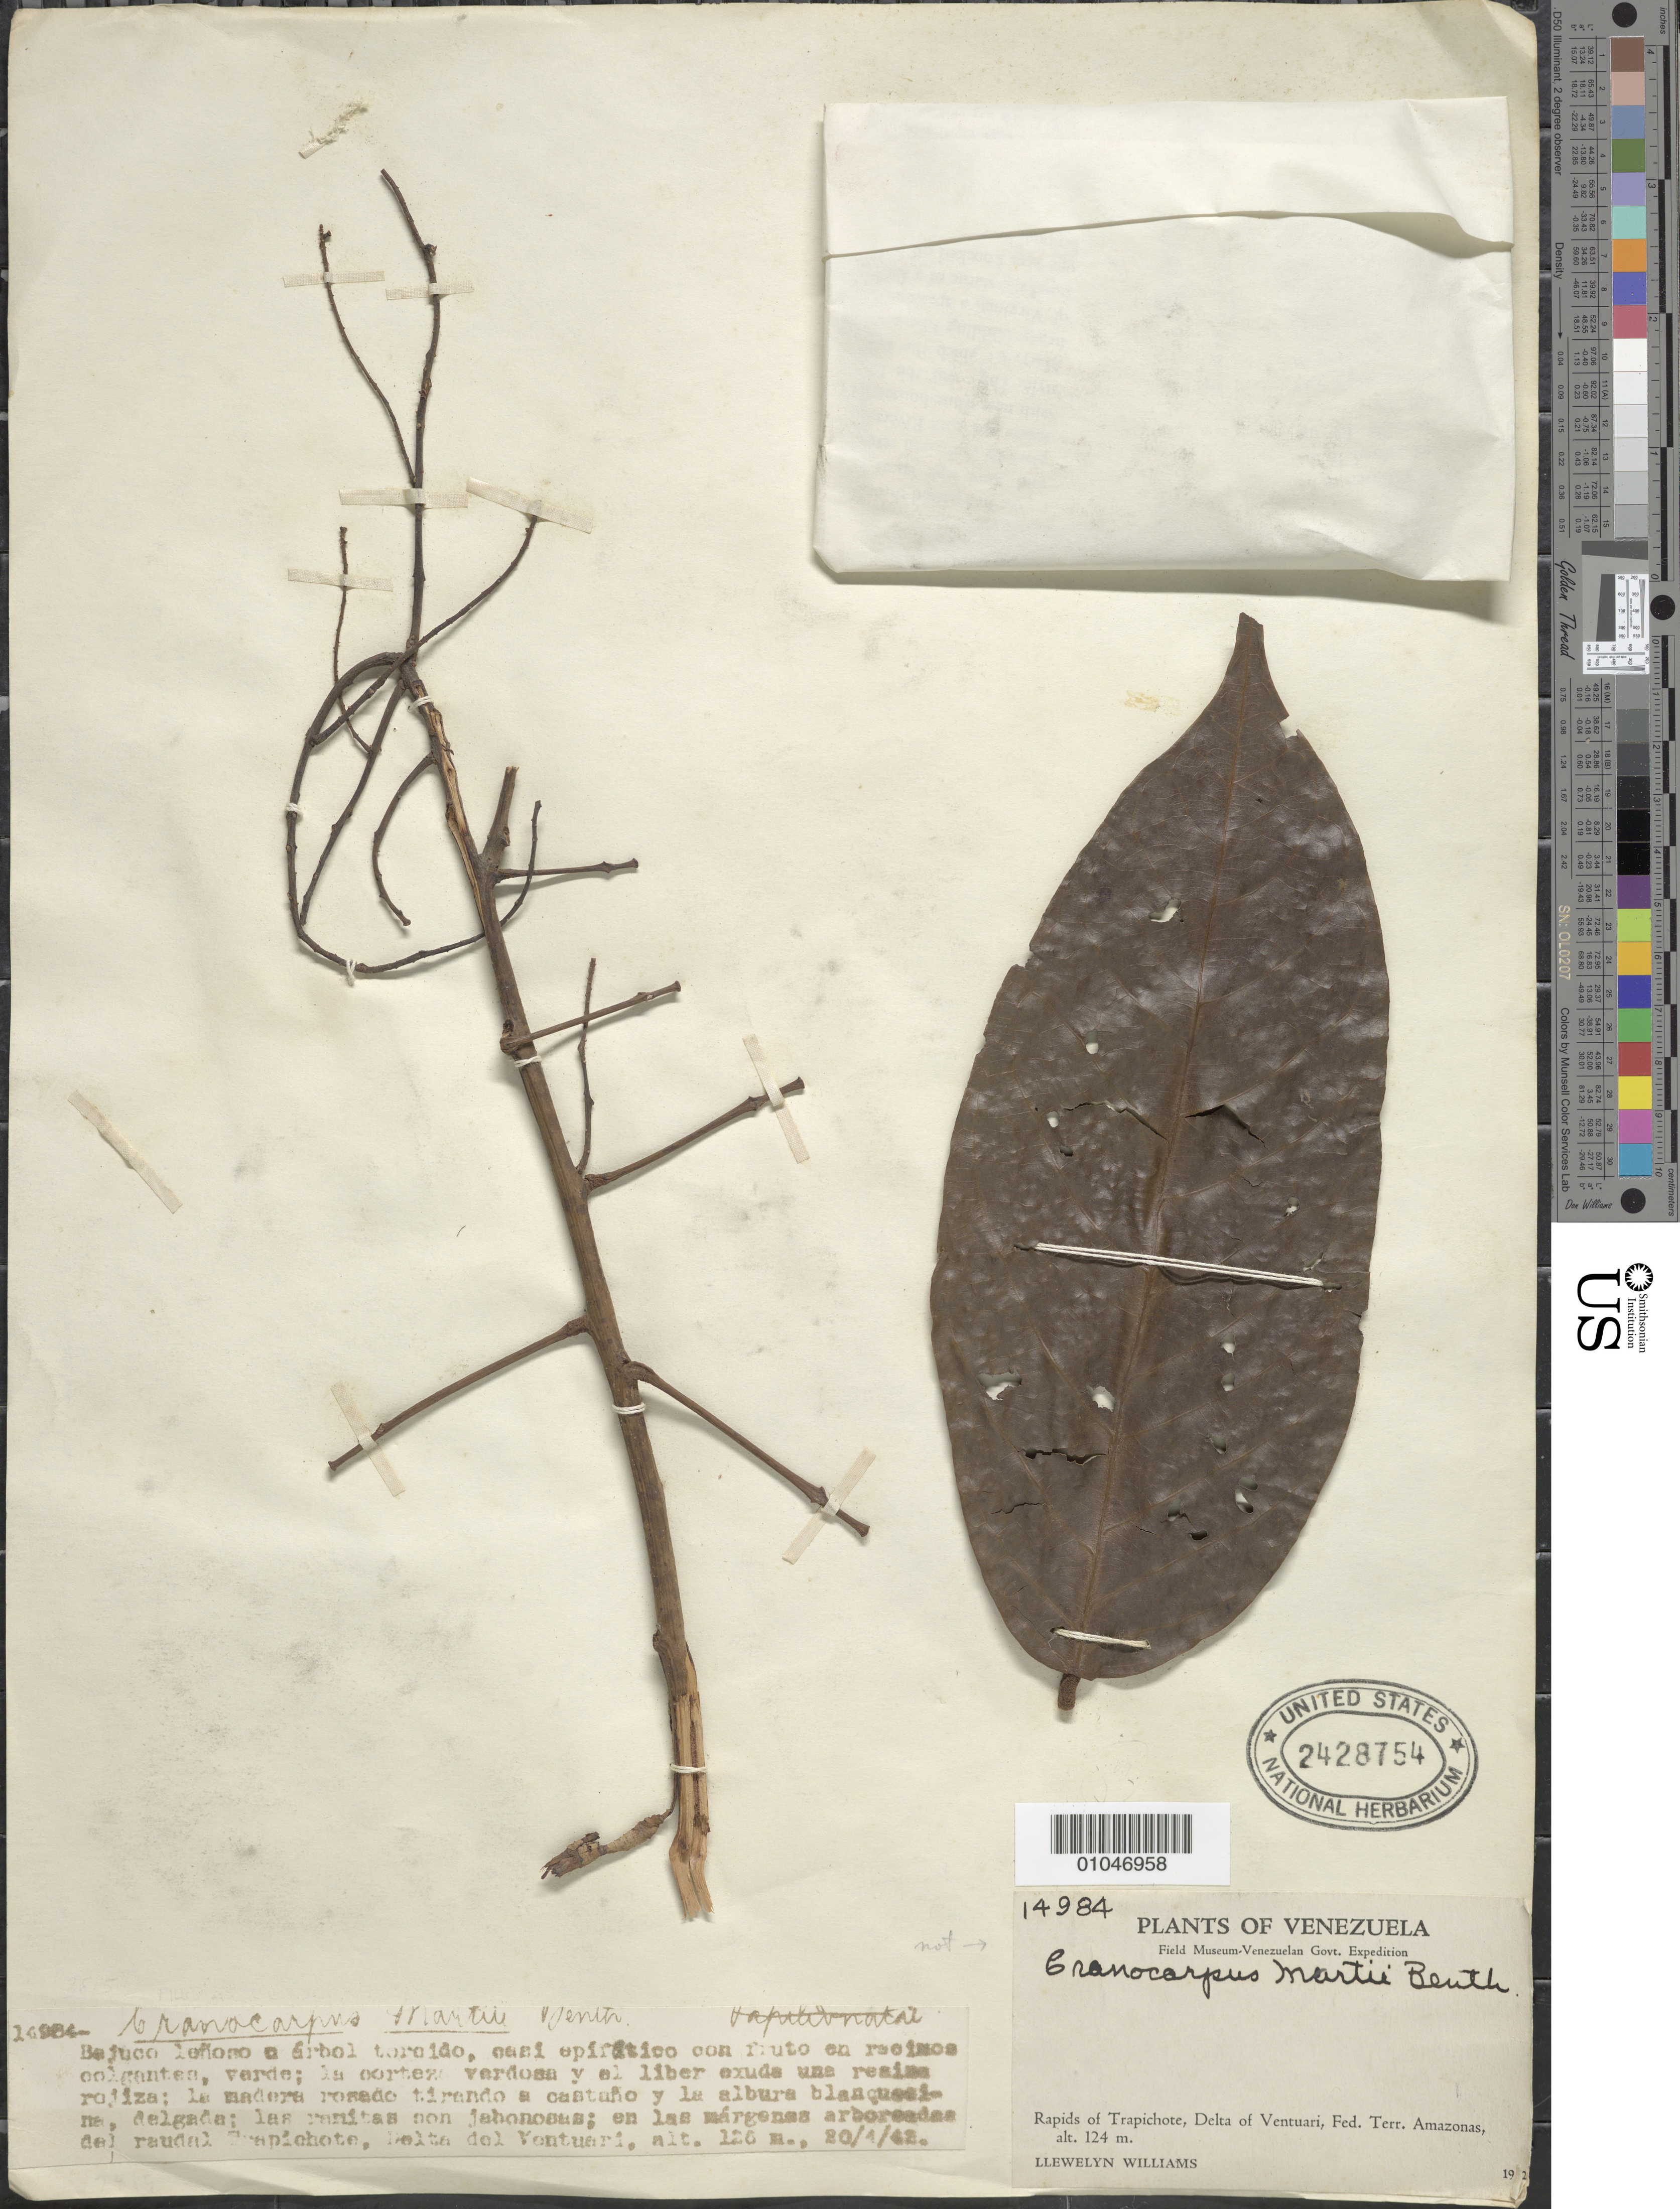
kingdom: Plantae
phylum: Tracheophyta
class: Magnoliopsida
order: Oxalidales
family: Connaraceae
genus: Connarus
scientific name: Connarus lambertii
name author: (DC.) Sagot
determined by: Mansano, V. F.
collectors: Ll. Williams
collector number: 14984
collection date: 1942-04-20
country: Venezuela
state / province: Amazonas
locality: Rapids of Trapichote, Delta of Ventuari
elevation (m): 124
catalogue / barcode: US 2428754